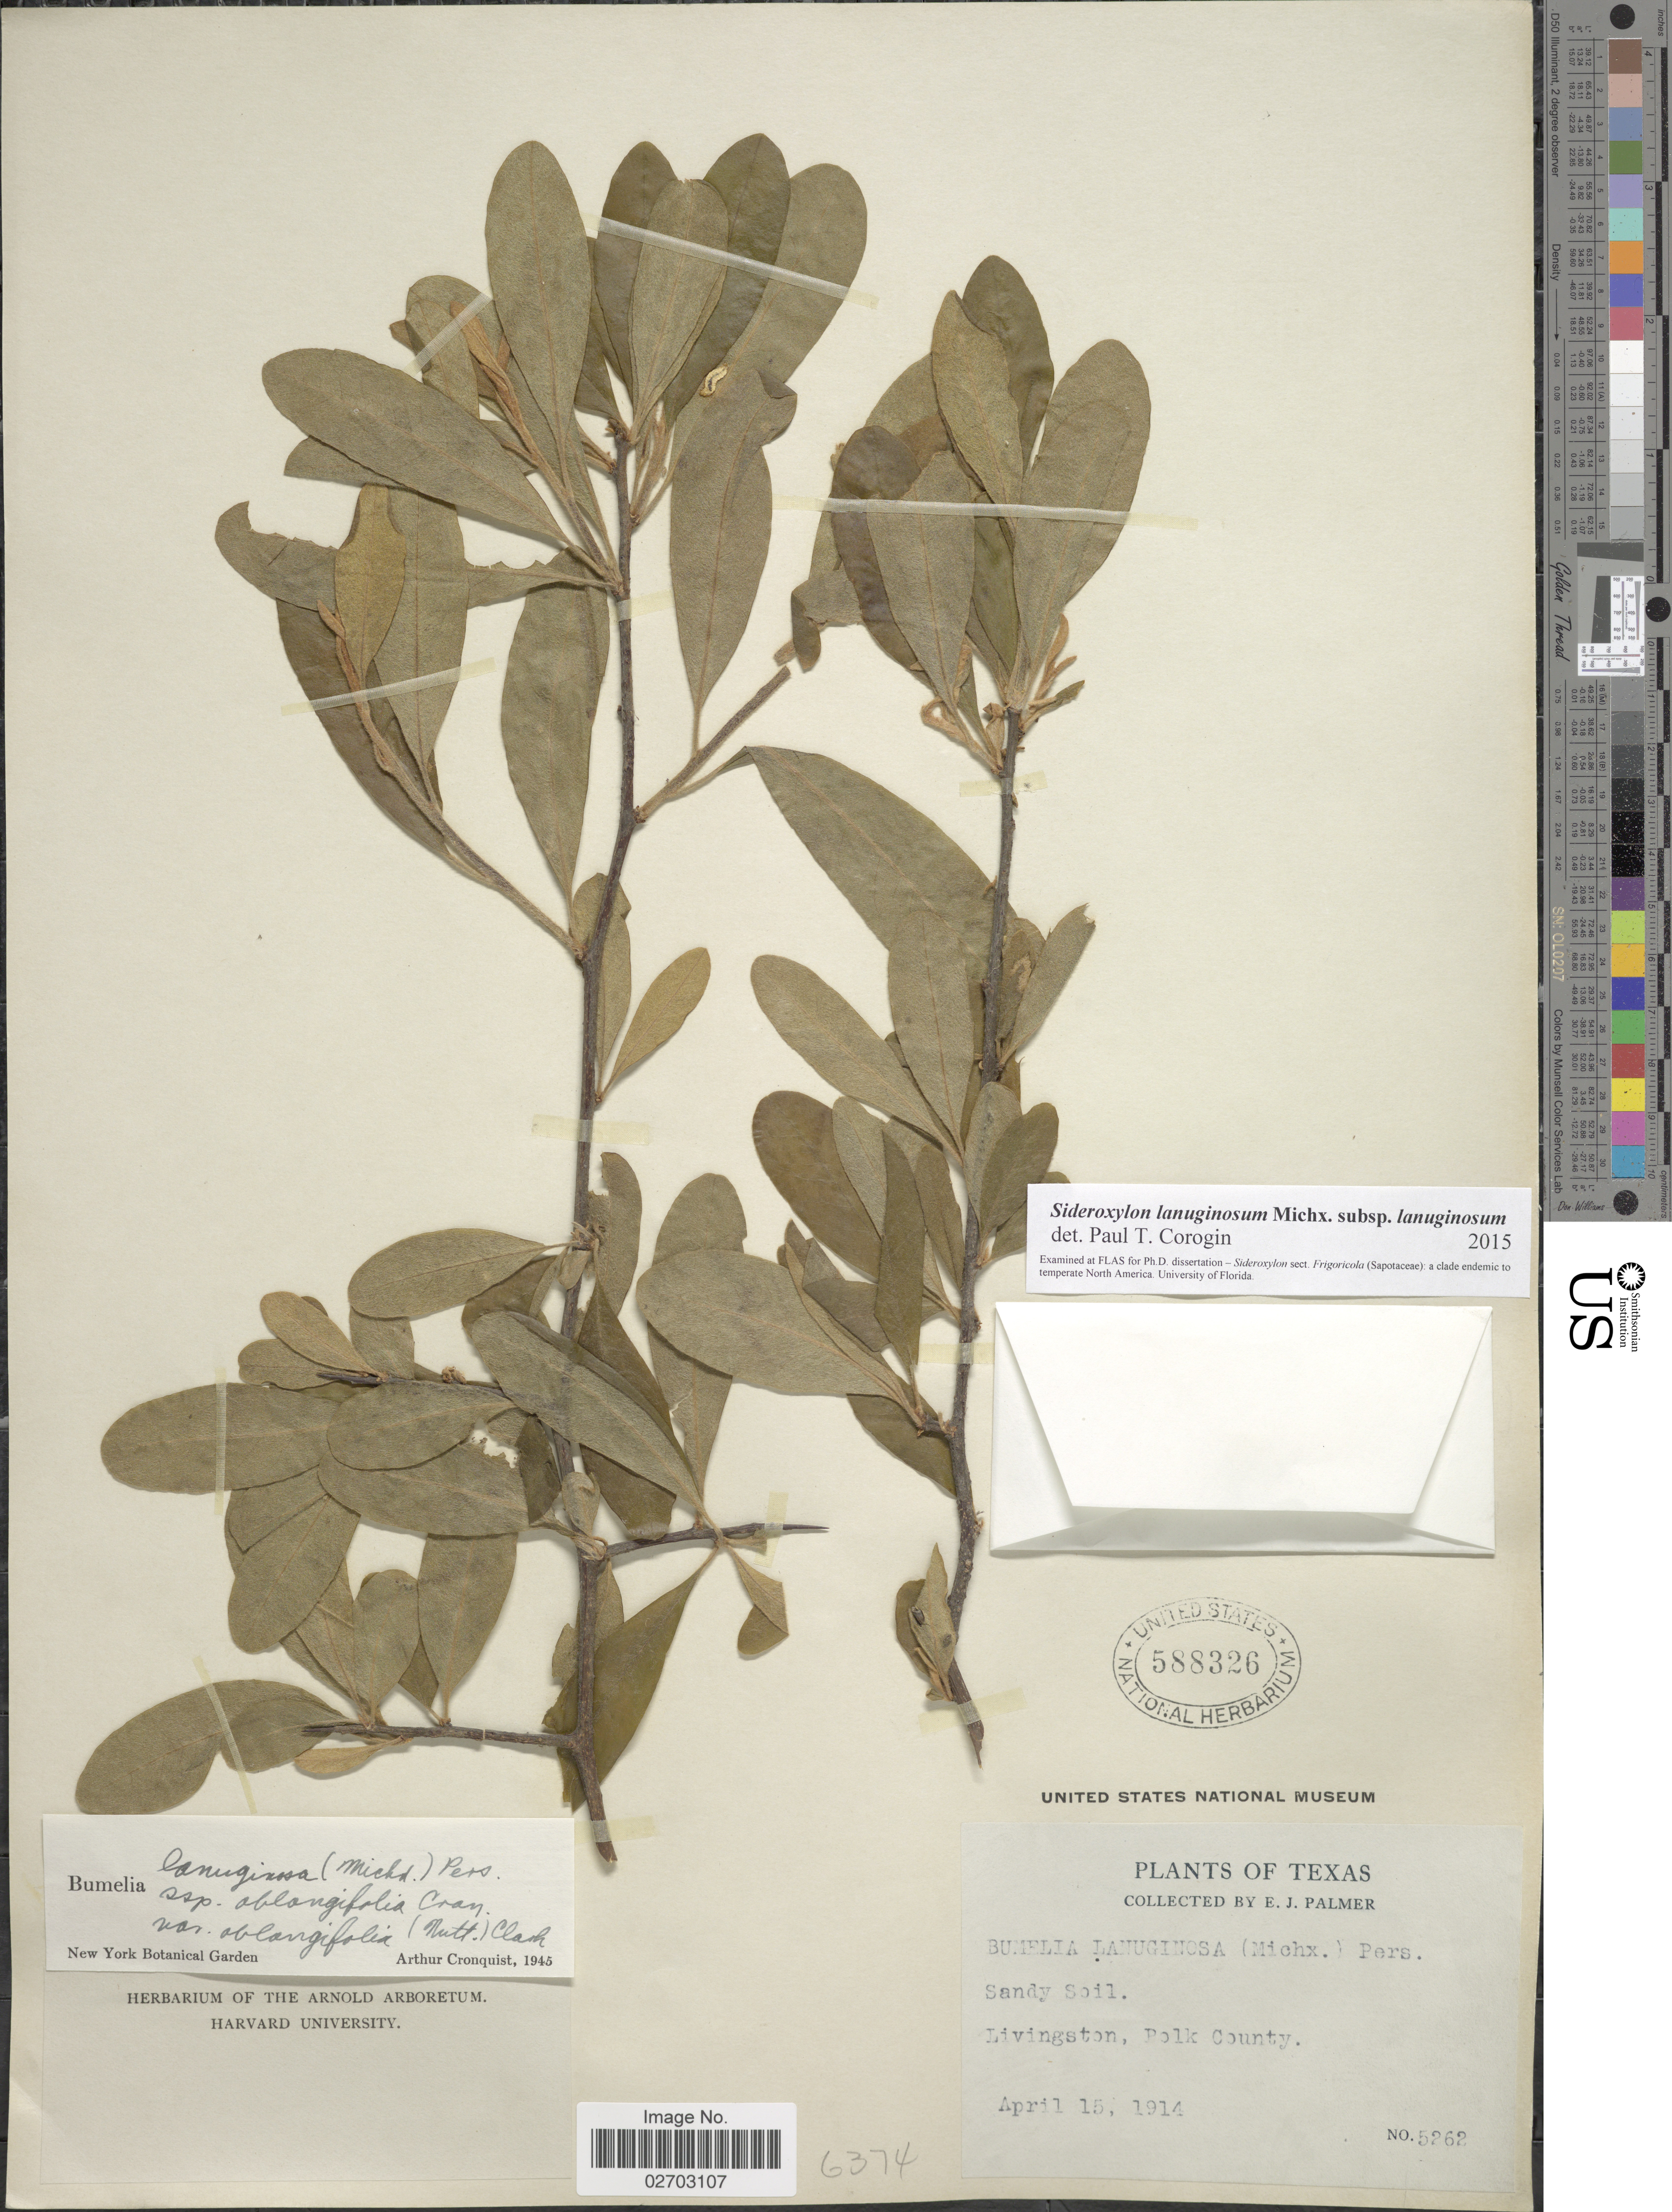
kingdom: Plantae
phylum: Tracheophyta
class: Magnoliopsida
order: Ericales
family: Sapotaceae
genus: Sideroxylon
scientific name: Sideroxylon lanuginosum subsp. lanuginosum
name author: Michx.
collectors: E. J. Palmer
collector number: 5262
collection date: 1914-04-15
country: United States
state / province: Texas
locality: Livingston, Polk County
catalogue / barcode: US 588326